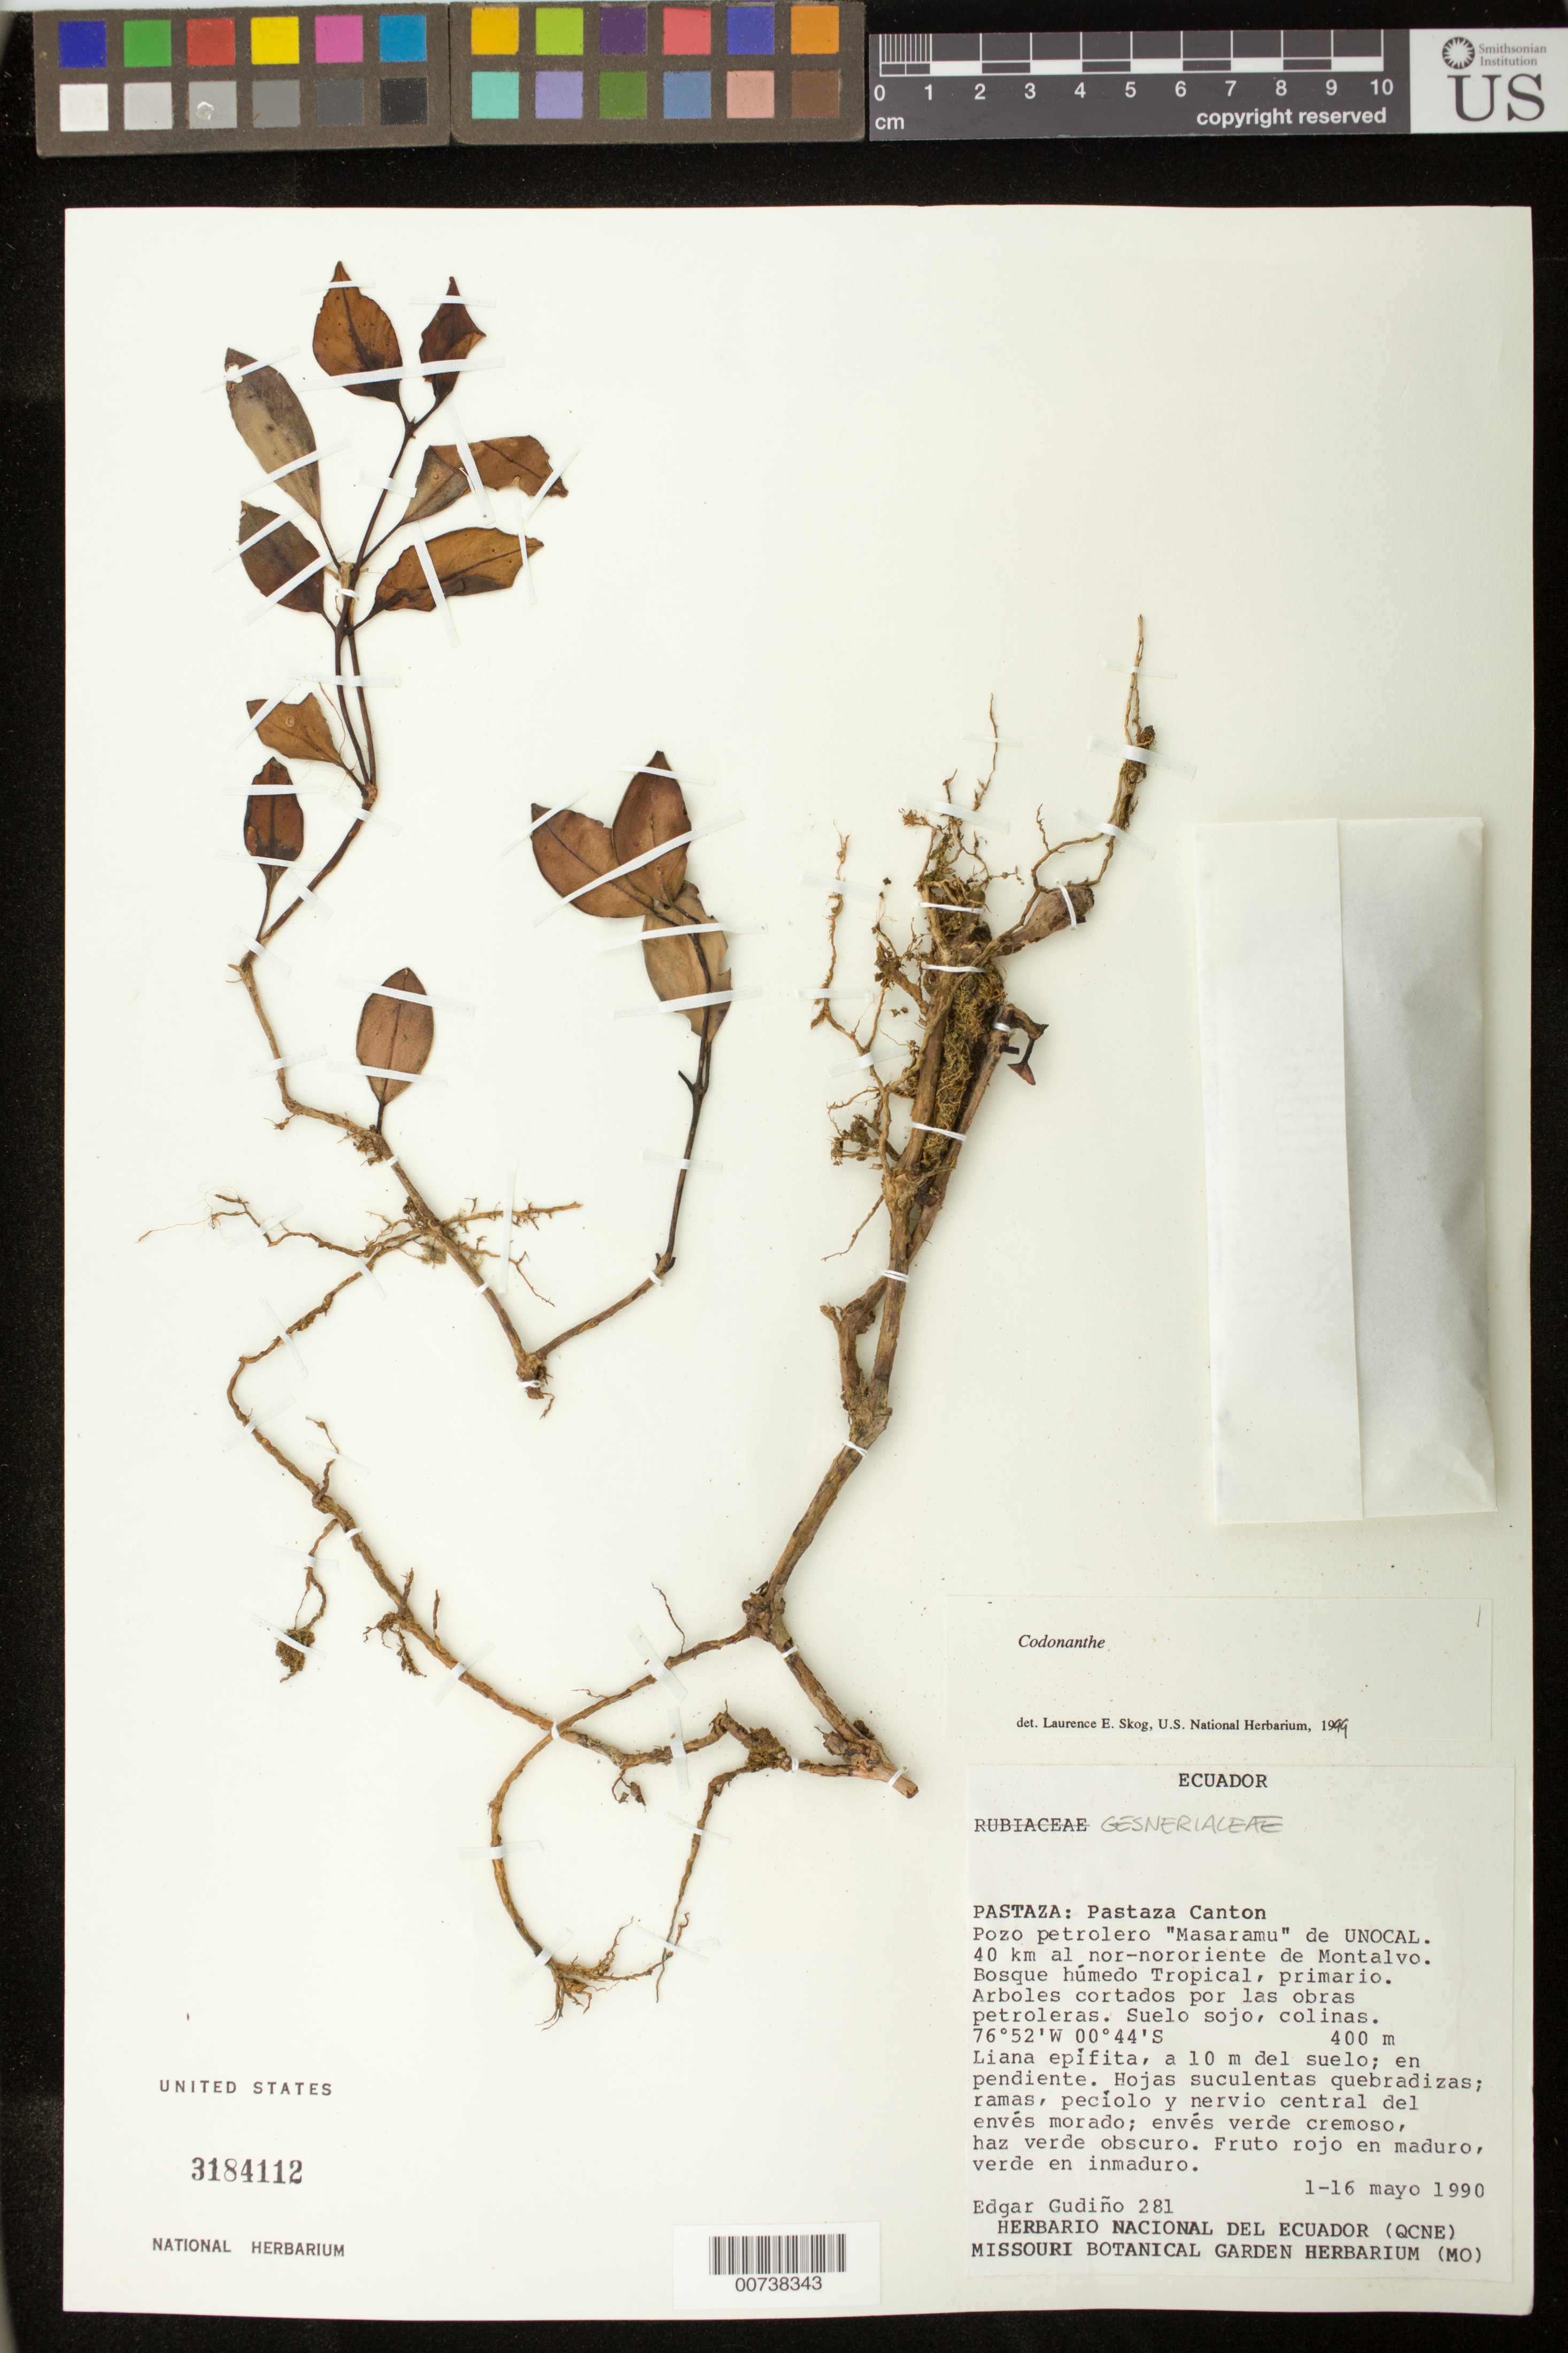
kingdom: Plantae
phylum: Tracheophyta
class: Magnoliopsida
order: Lamiales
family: Gesneriaceae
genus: Codonanthe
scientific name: Codonanthe sp.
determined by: Skog, Laurence E.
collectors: E. Gudiño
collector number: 281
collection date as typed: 1-16 May 1990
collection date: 1990-05-01/1990-05-16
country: Ecuador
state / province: Pastaza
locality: Pastaza: Pastaza Canton. Pozo petrolero "Masaramu" de UNOCAL, 40 km al nor-nororiente de Montalvo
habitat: Bosque húmedo tropical, primario. ARboles cortados por las obras petroleras. Suelo sojo, colinas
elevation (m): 400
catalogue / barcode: US 3184112